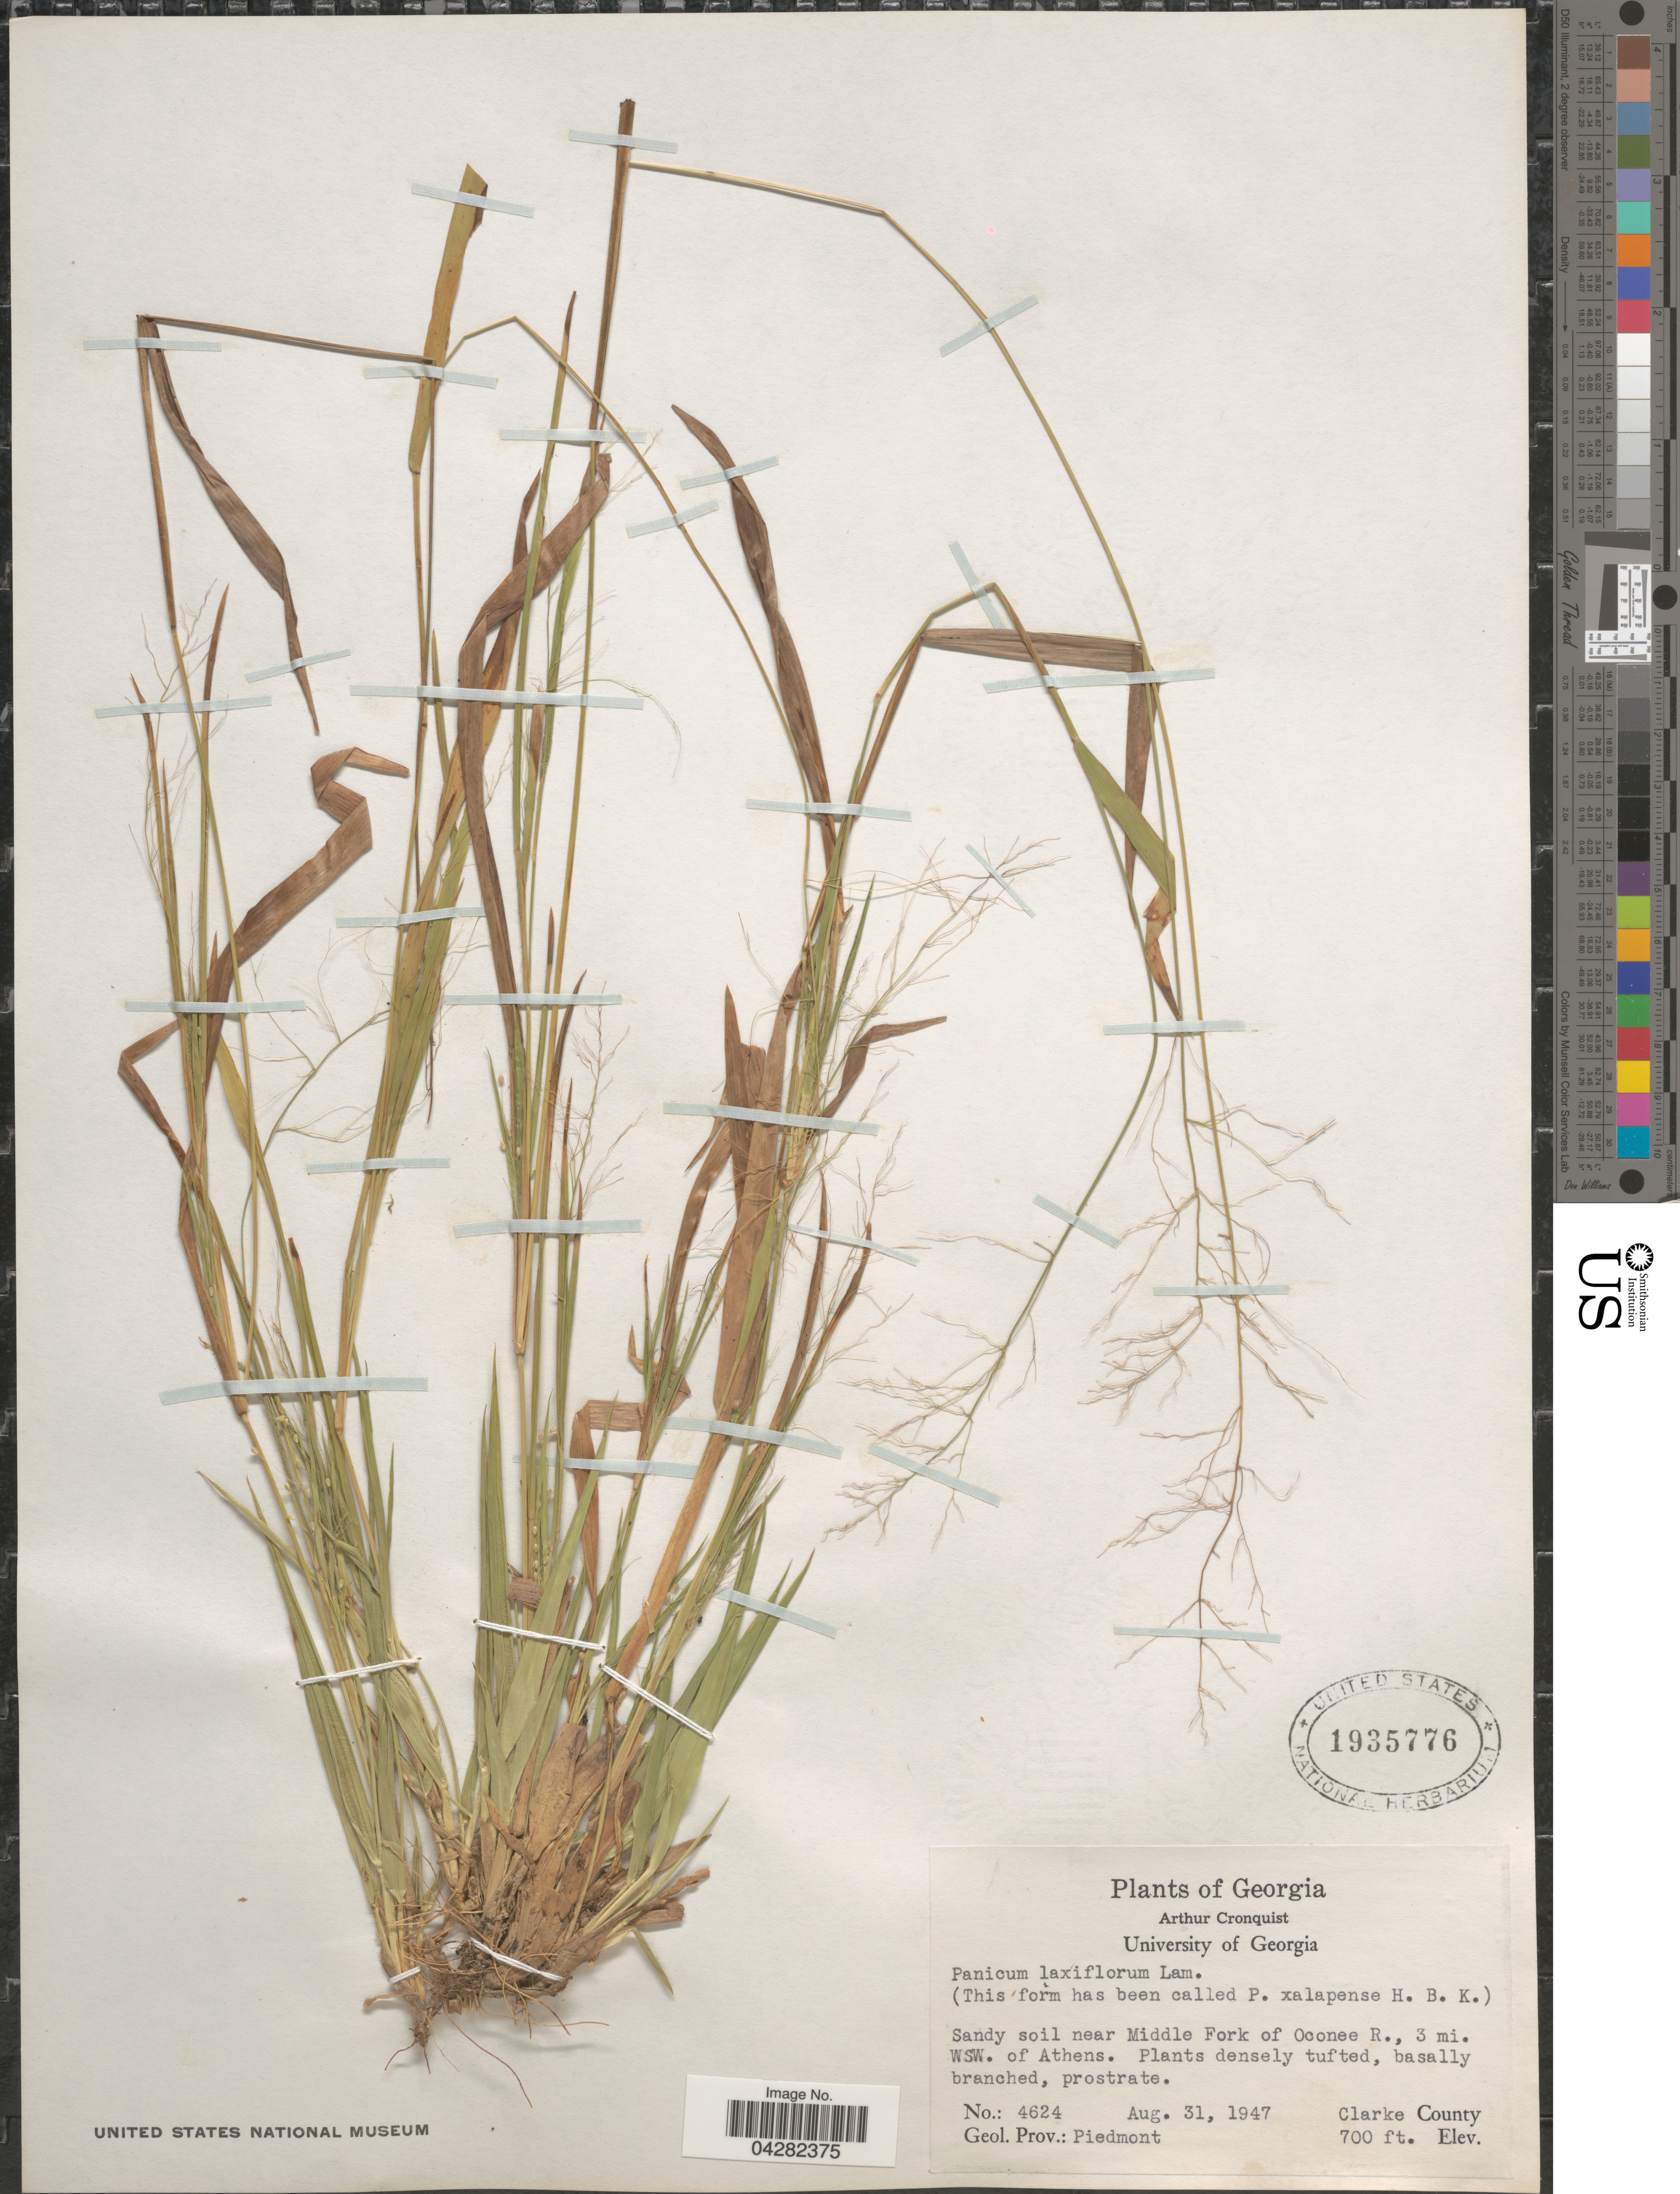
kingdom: Plantae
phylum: Tracheophyta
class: Liliopsida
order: Poales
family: Poaceae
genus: Dichanthelium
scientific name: Dichanthelium laxiflorum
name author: (Lam.) Gould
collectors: A. J. Cronquist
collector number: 4624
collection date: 1947-08-31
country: United States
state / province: Georgia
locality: Sandy soil near Middle Fork of Oconee R., 3 mi. WSW. of Athens. Clarke County. Geol. Prov.: Piedmont.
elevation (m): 213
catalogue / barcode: US 1935776